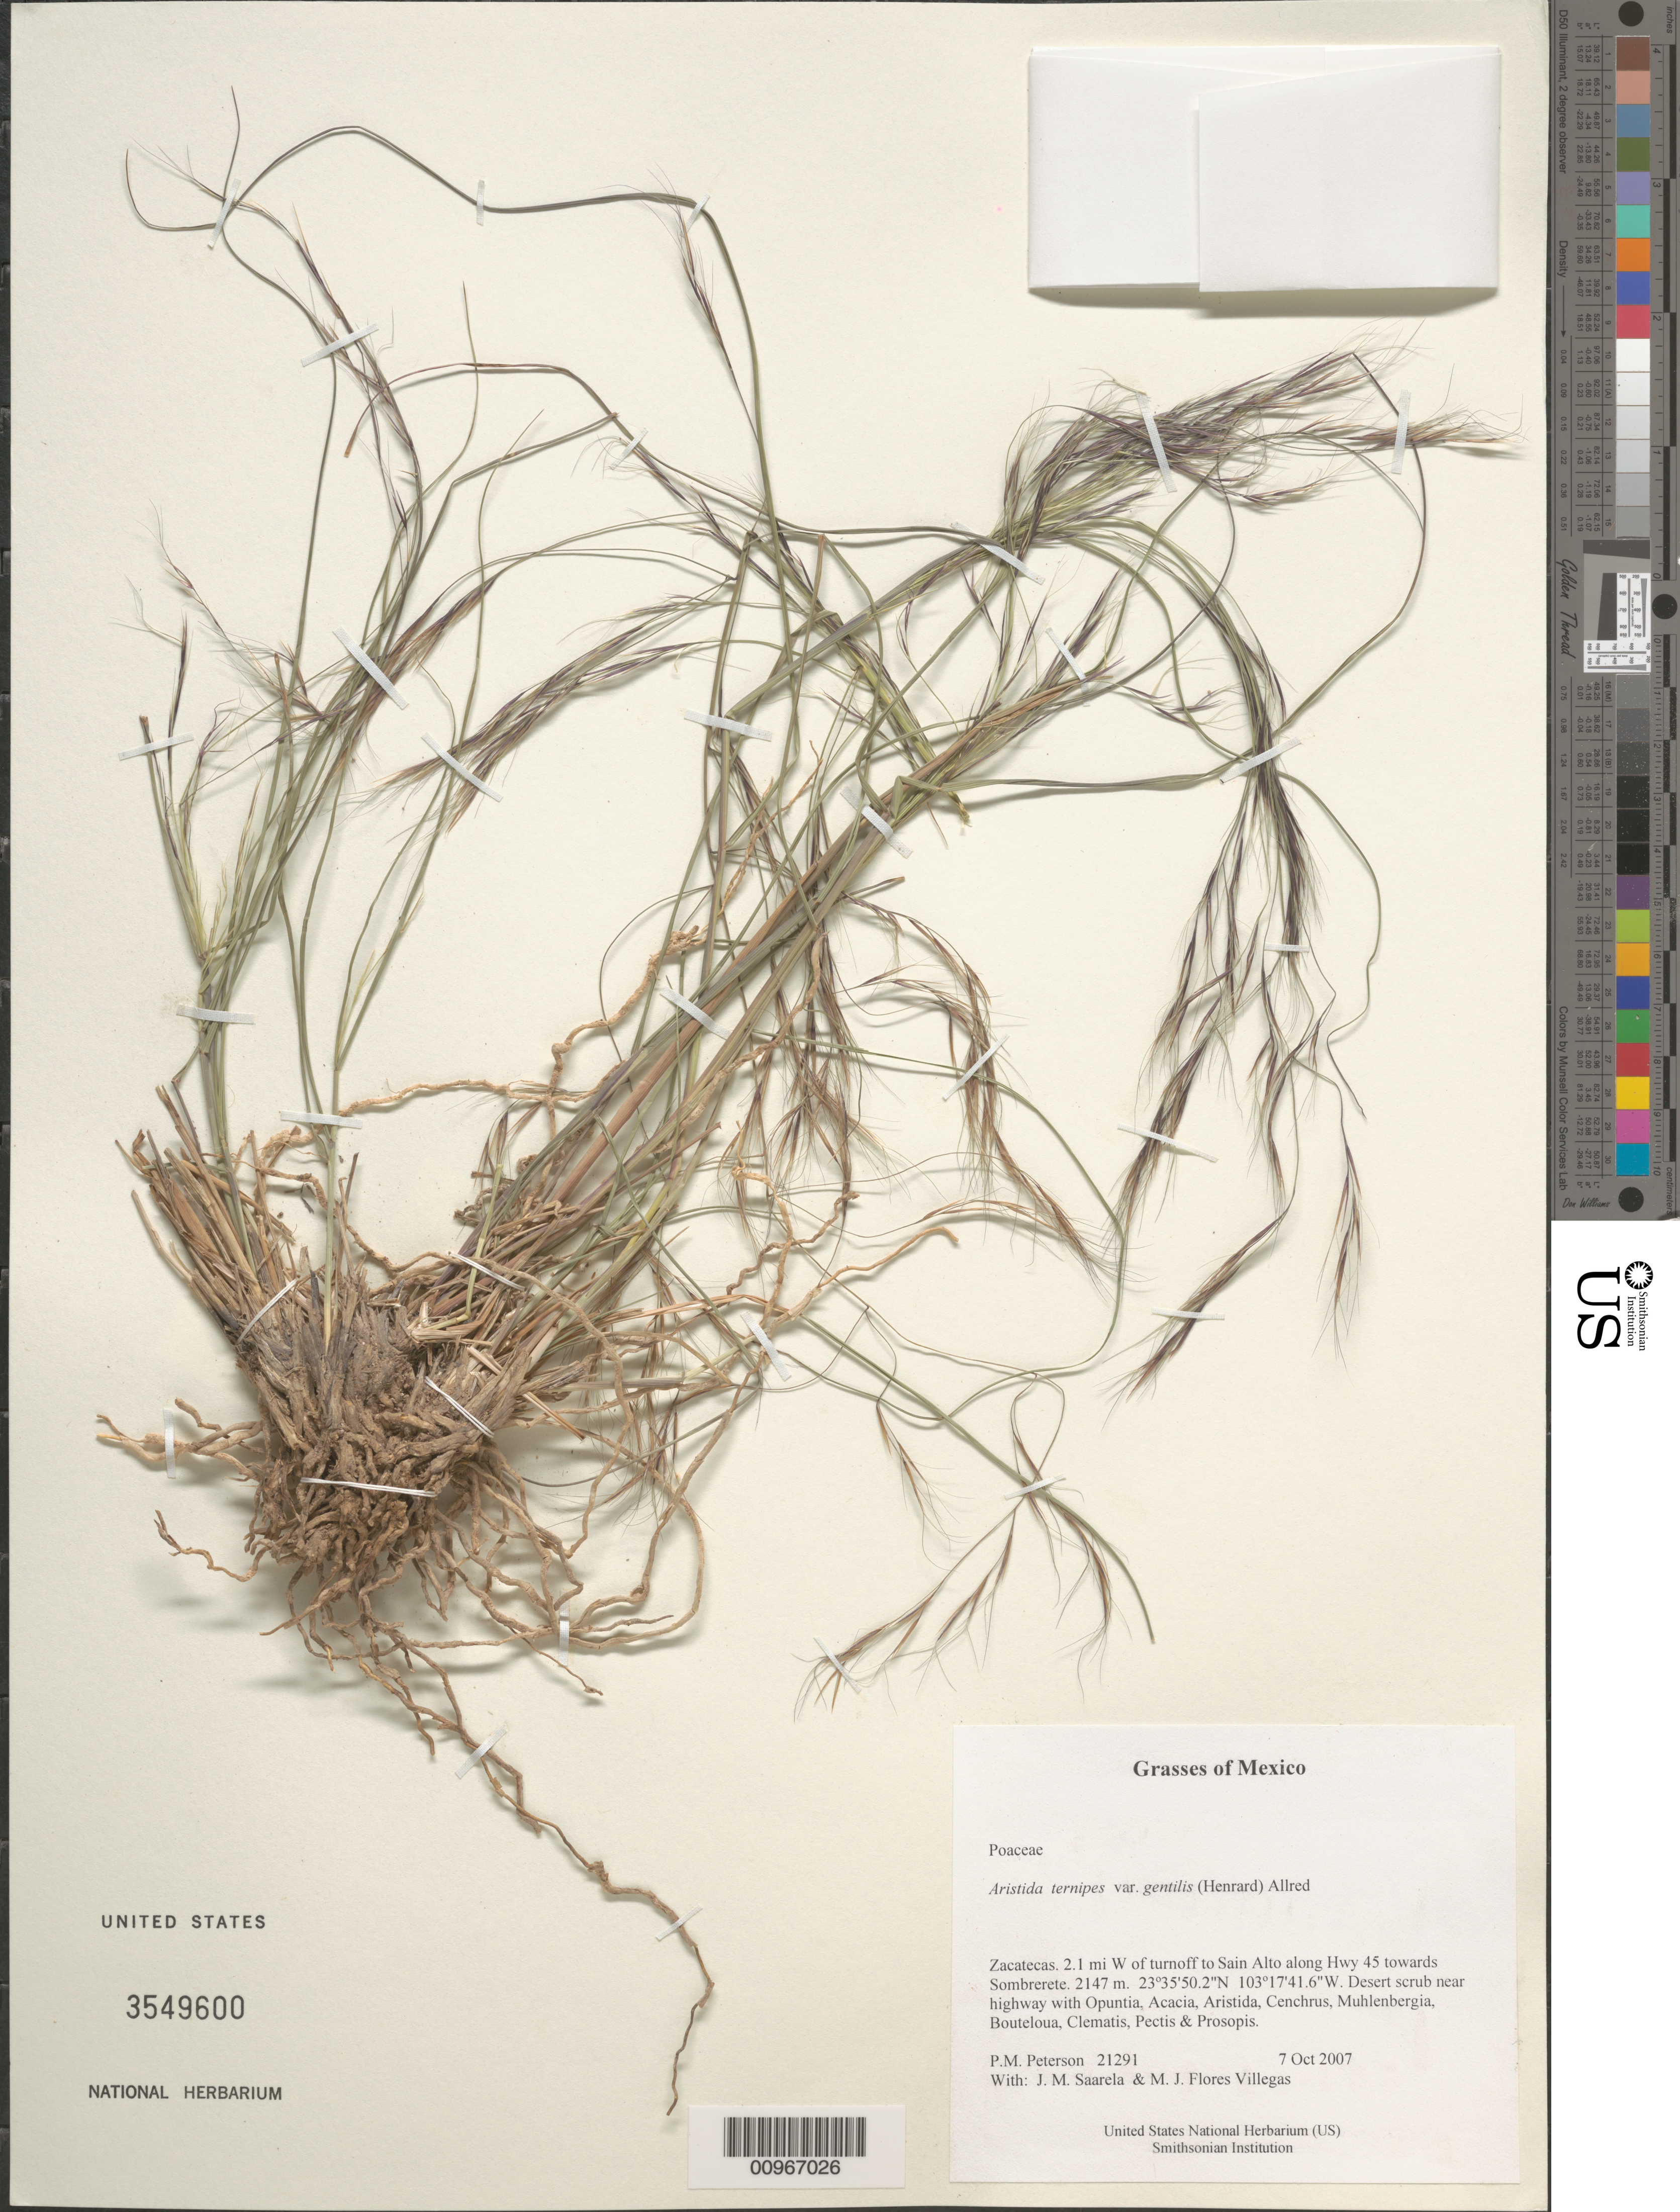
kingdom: Plantae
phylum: Tracheophyta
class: Liliopsida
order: Poales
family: Poaceae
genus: Aristida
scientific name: Aristida ternipes var. gentilis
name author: (Henr.) Allred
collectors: P. M. Peterson, J. Saarela & M. Flores Villegas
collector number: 21291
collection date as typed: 07 Oct 2007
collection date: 2007-10-07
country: Mexico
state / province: Zacatecas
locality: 2.1 mi W of turnoff to Sain Alto along Hwy 45 towards Sombrerete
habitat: Desert scrub near highway with Opuntia, Acacia, Aristida, Cenchrus, Muhlenbergia, Bouteloua, Clematis, Pectis & Prosopis.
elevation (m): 2147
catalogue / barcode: US 3549600